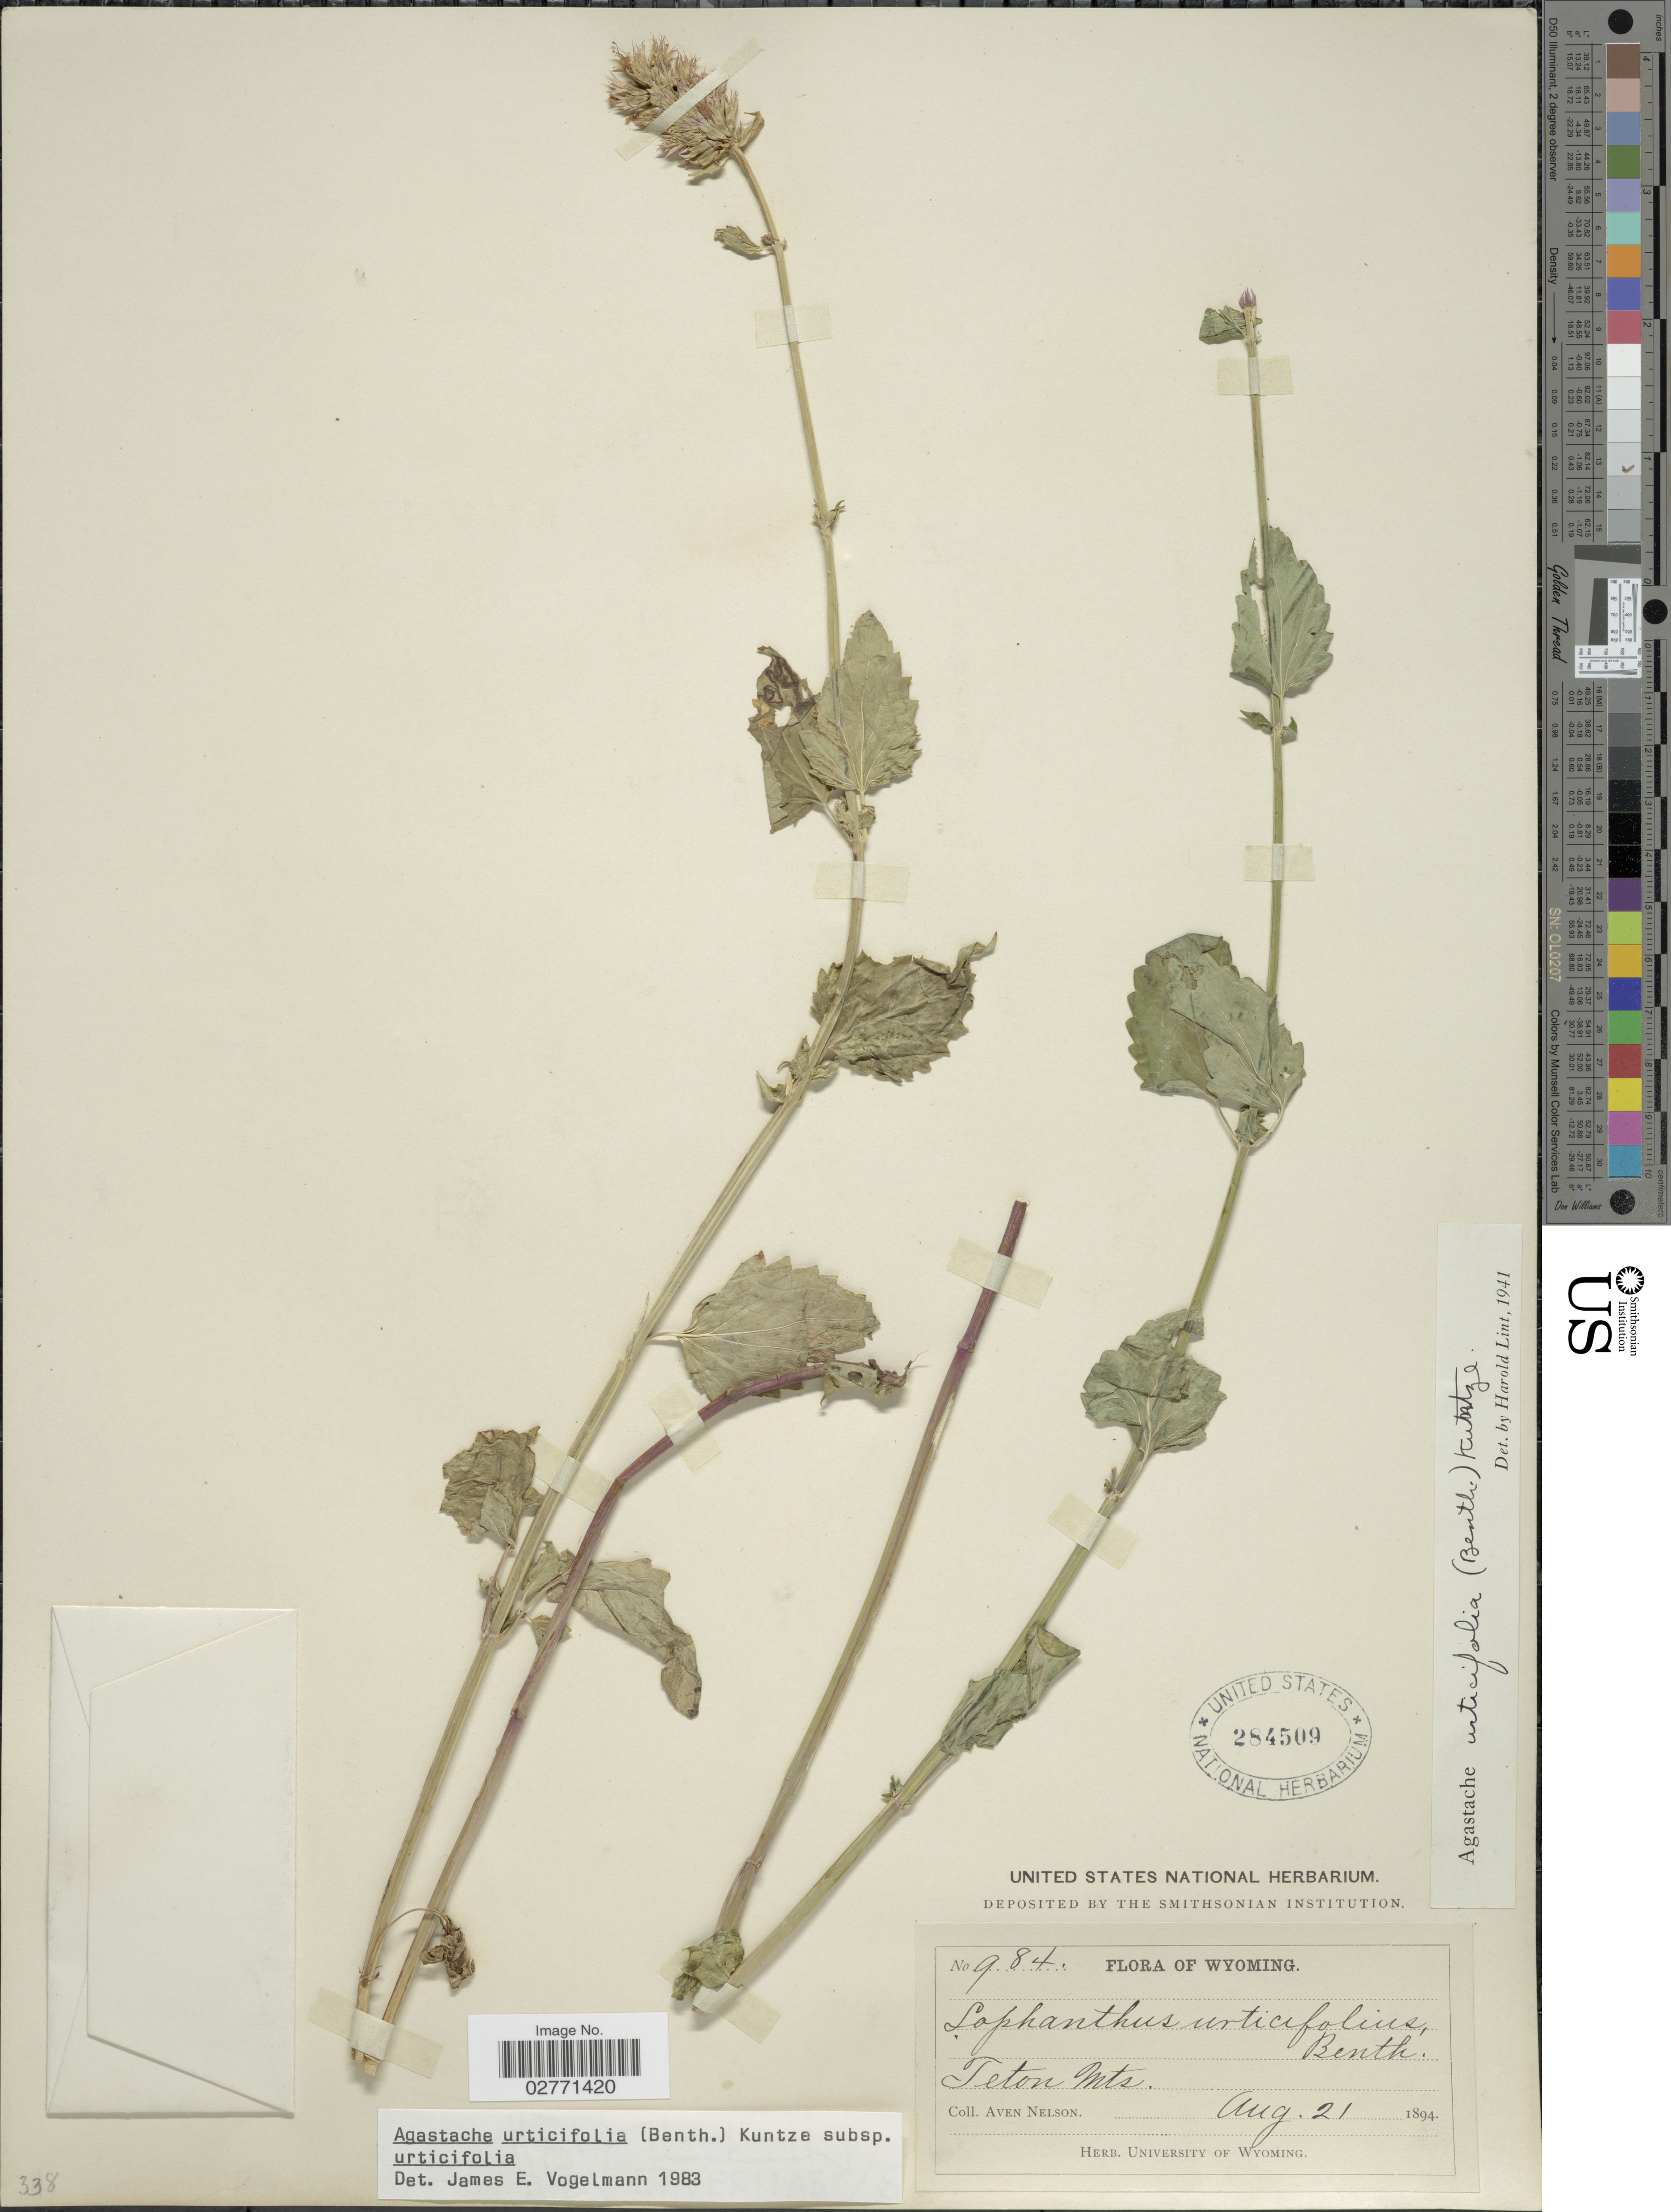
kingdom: Plantae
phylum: Tracheophyta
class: Magnoliopsida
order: Lamiales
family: Lamiaceae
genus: Agastache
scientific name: Agastache urticifolia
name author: (Benth.) Kuntze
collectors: A. Nelson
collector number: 984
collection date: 1894-08-21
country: United States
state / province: Wyoming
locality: Teton Mts.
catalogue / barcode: US 284509